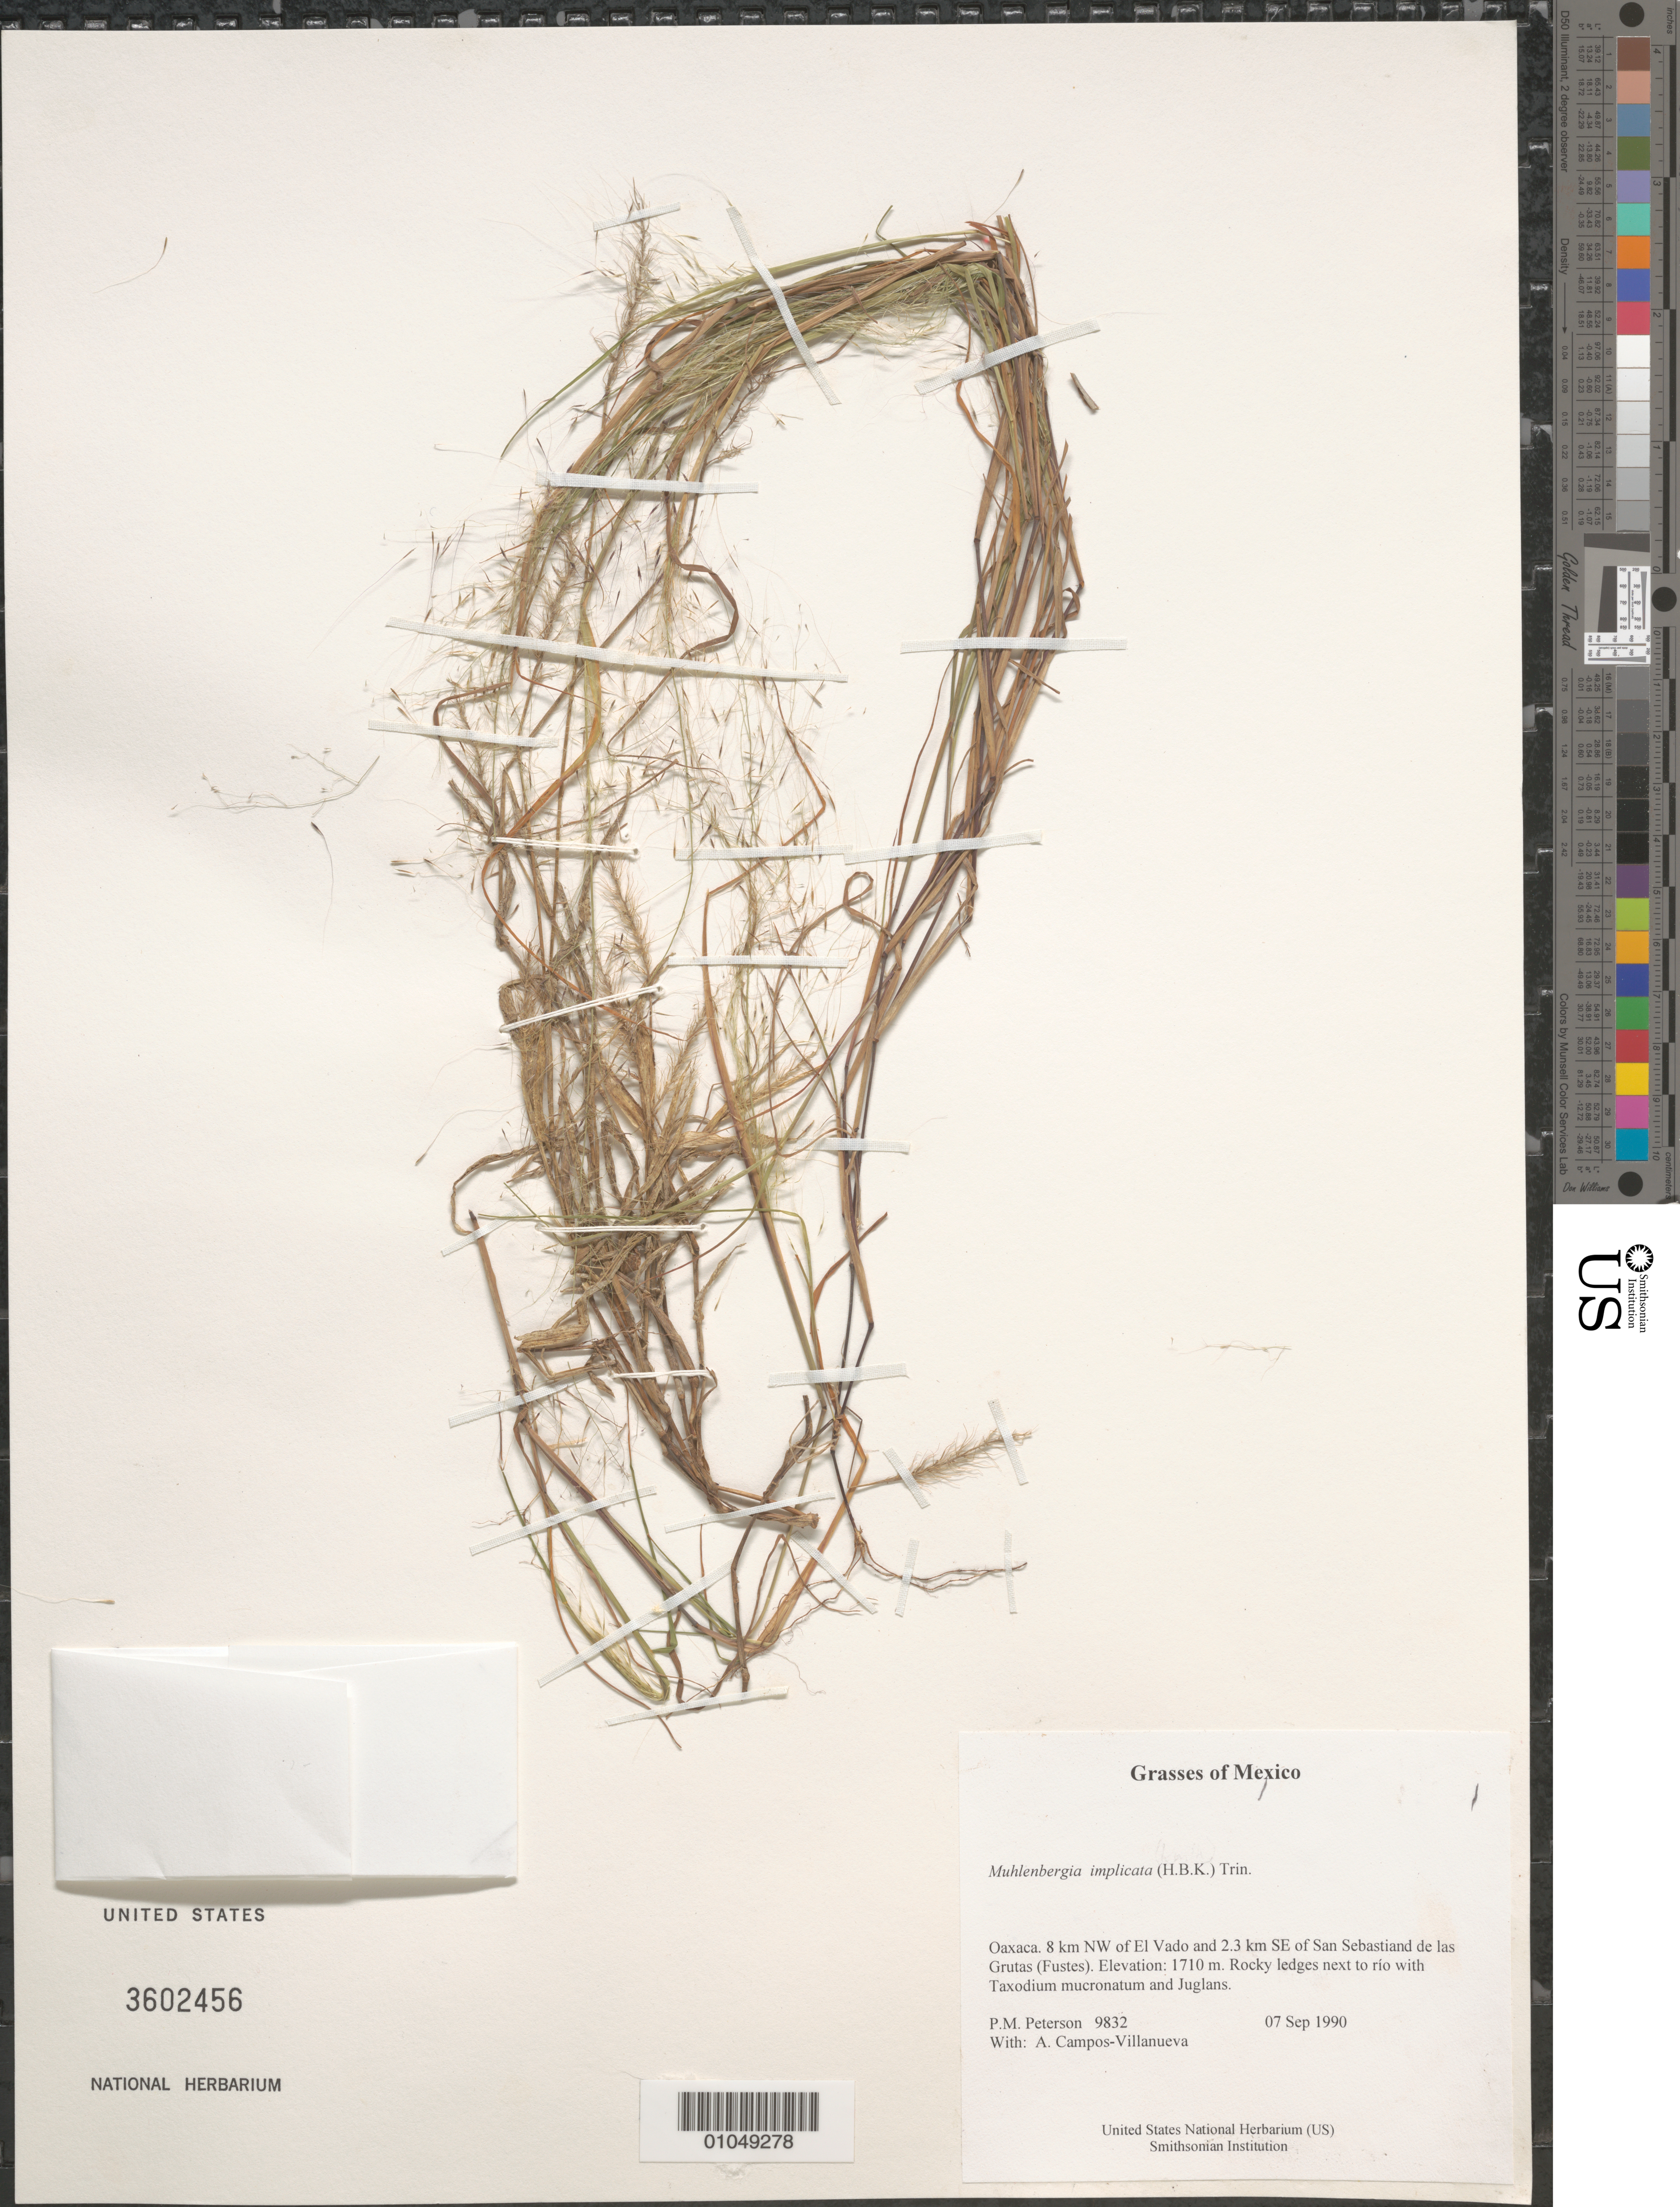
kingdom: Plantae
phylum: Tracheophyta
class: Liliopsida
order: Poales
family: Poaceae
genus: Muhlenbergia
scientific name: Muhlenbergia implicata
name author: (Kunth) Trin.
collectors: P. M. Peterson & A. Campos-Villanueva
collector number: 09832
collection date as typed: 07 Sep 1990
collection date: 1990-09-07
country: Mexico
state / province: Oaxaca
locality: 8 km NW of El Vado and 2.3 km SE of San Sebastiand de las Grutas (Fustes).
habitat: Rocky ledges next to río with Taxodium mucronatum and Juglans.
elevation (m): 1710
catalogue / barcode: US 3602456